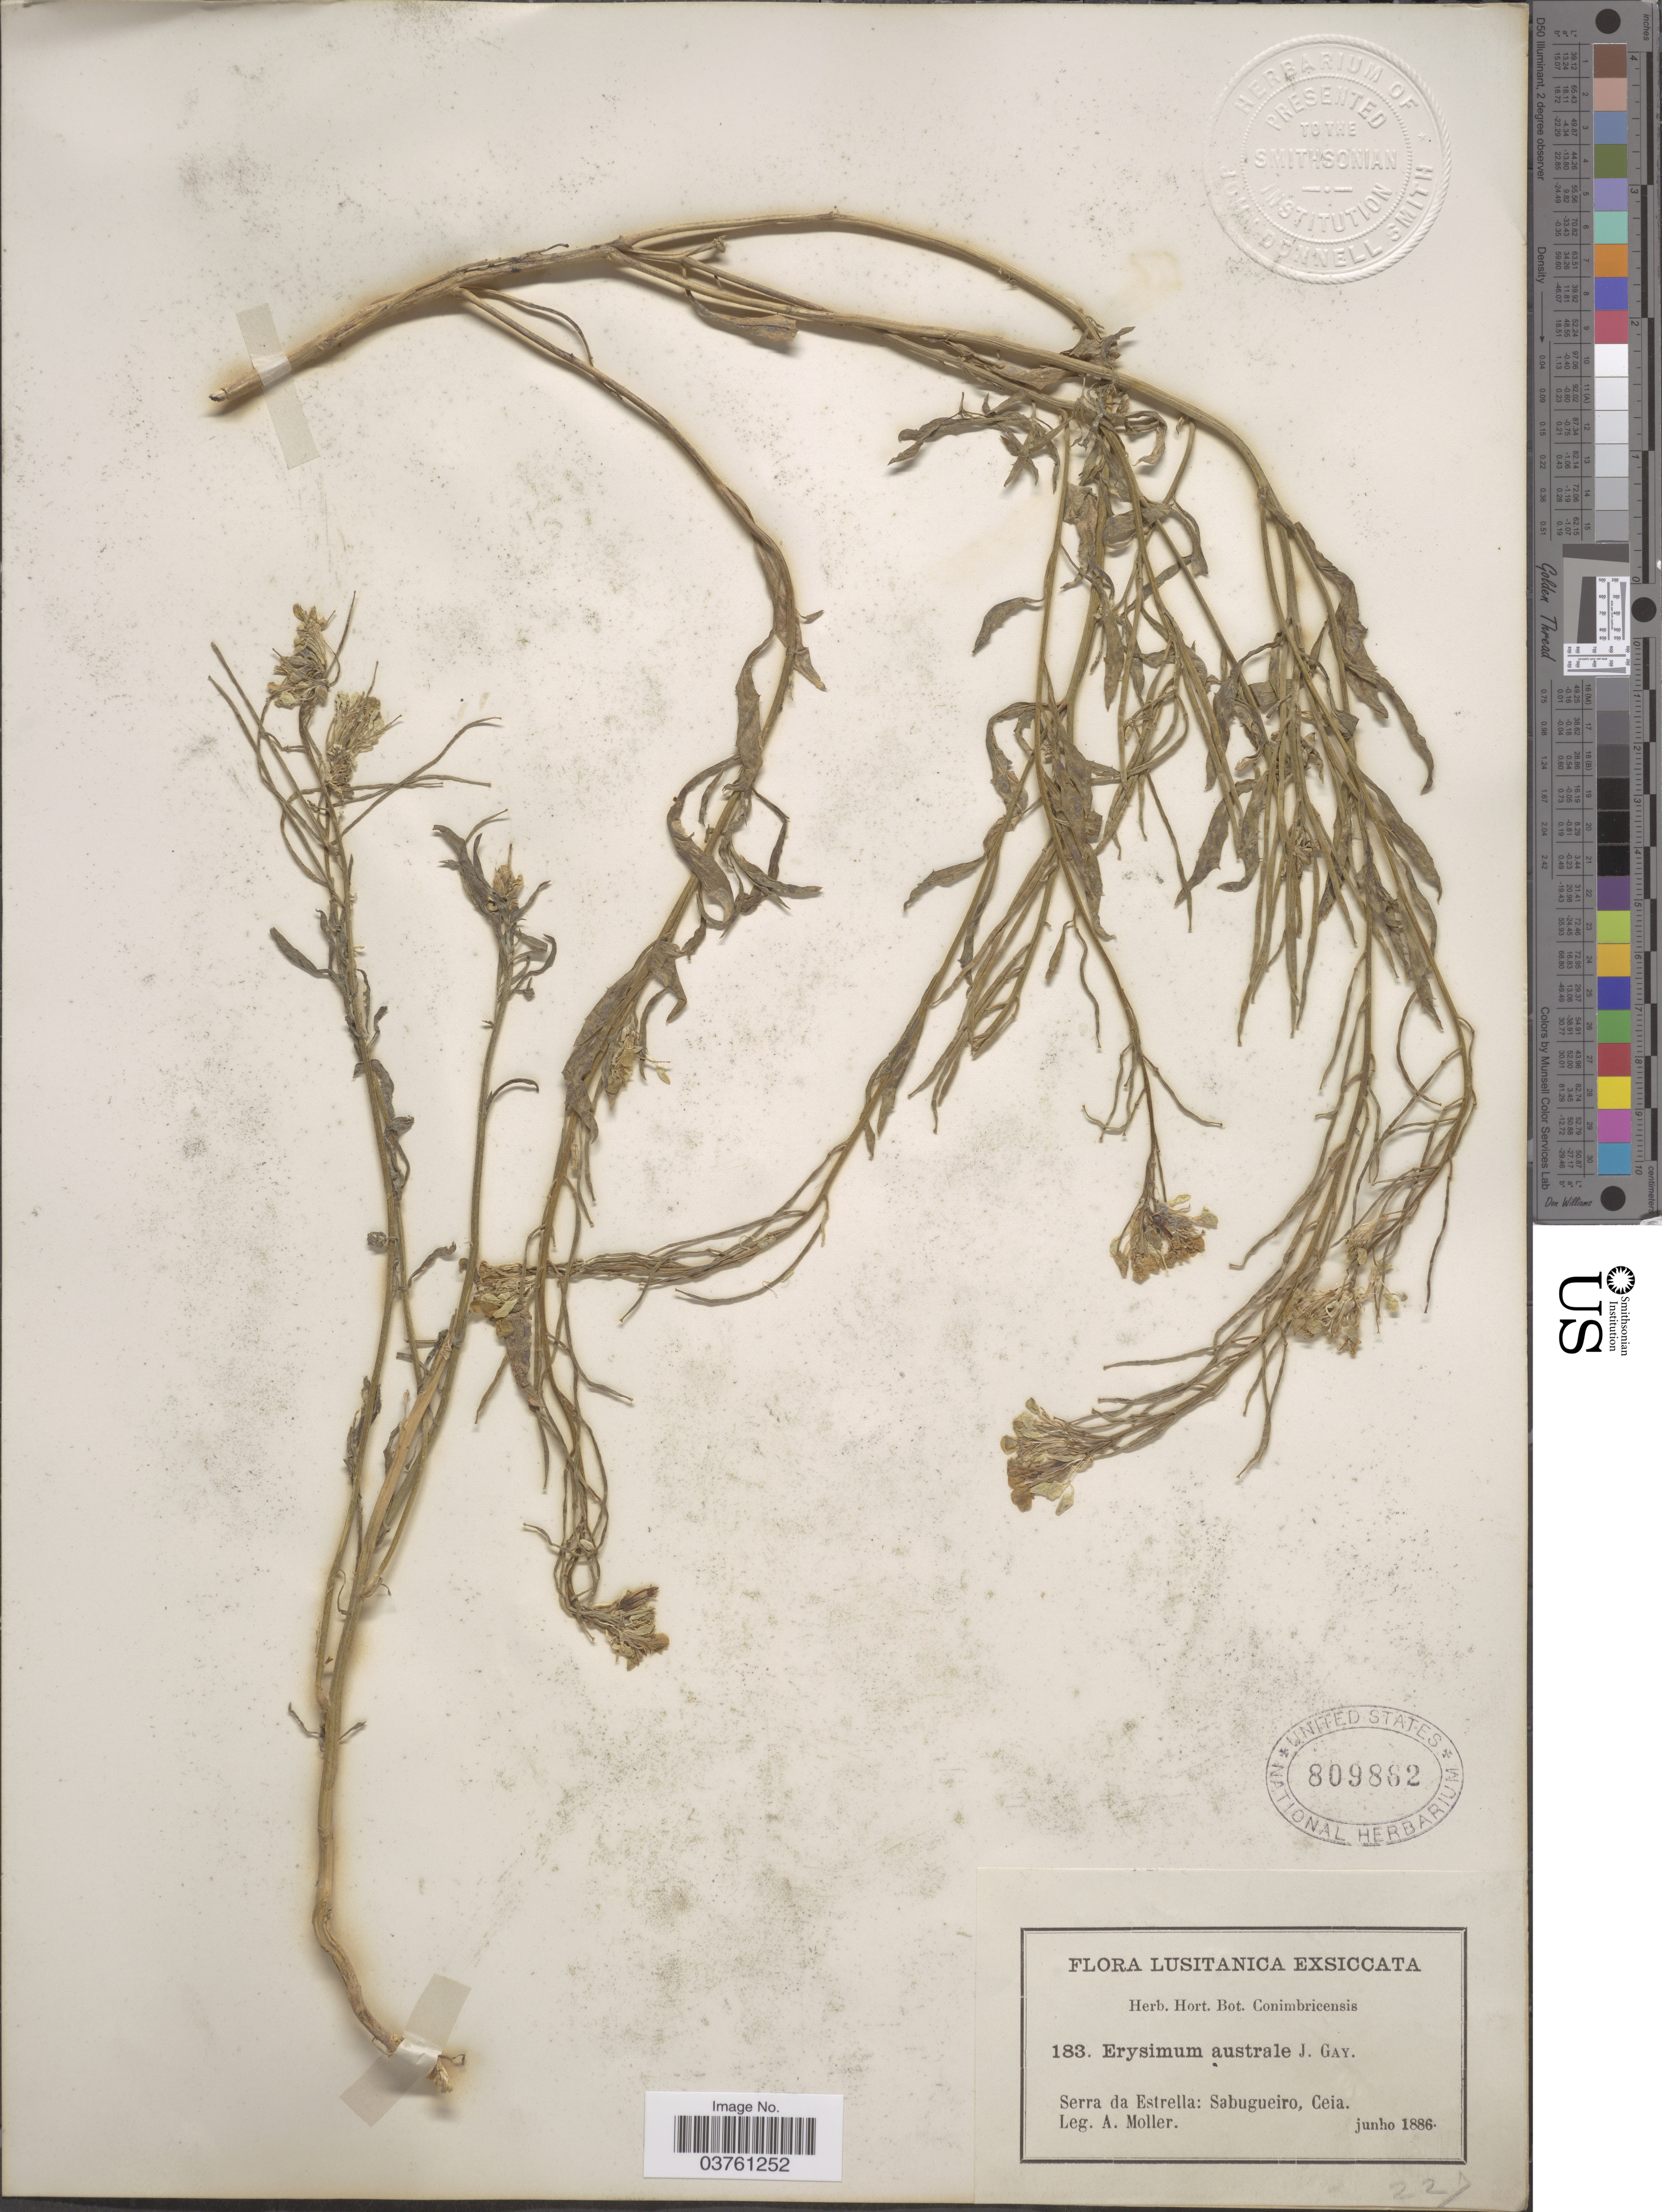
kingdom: Plantae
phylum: Tracheophyta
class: Magnoliopsida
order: Brassicales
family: Brassicaceae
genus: Erysimum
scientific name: Erysimum australe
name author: Heldr. ex Boiss.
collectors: A. Moller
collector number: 183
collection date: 1886-06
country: Portugal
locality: Lusitanica. Serra da Estrella: Sabugueiro, Ceia.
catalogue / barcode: US 809862